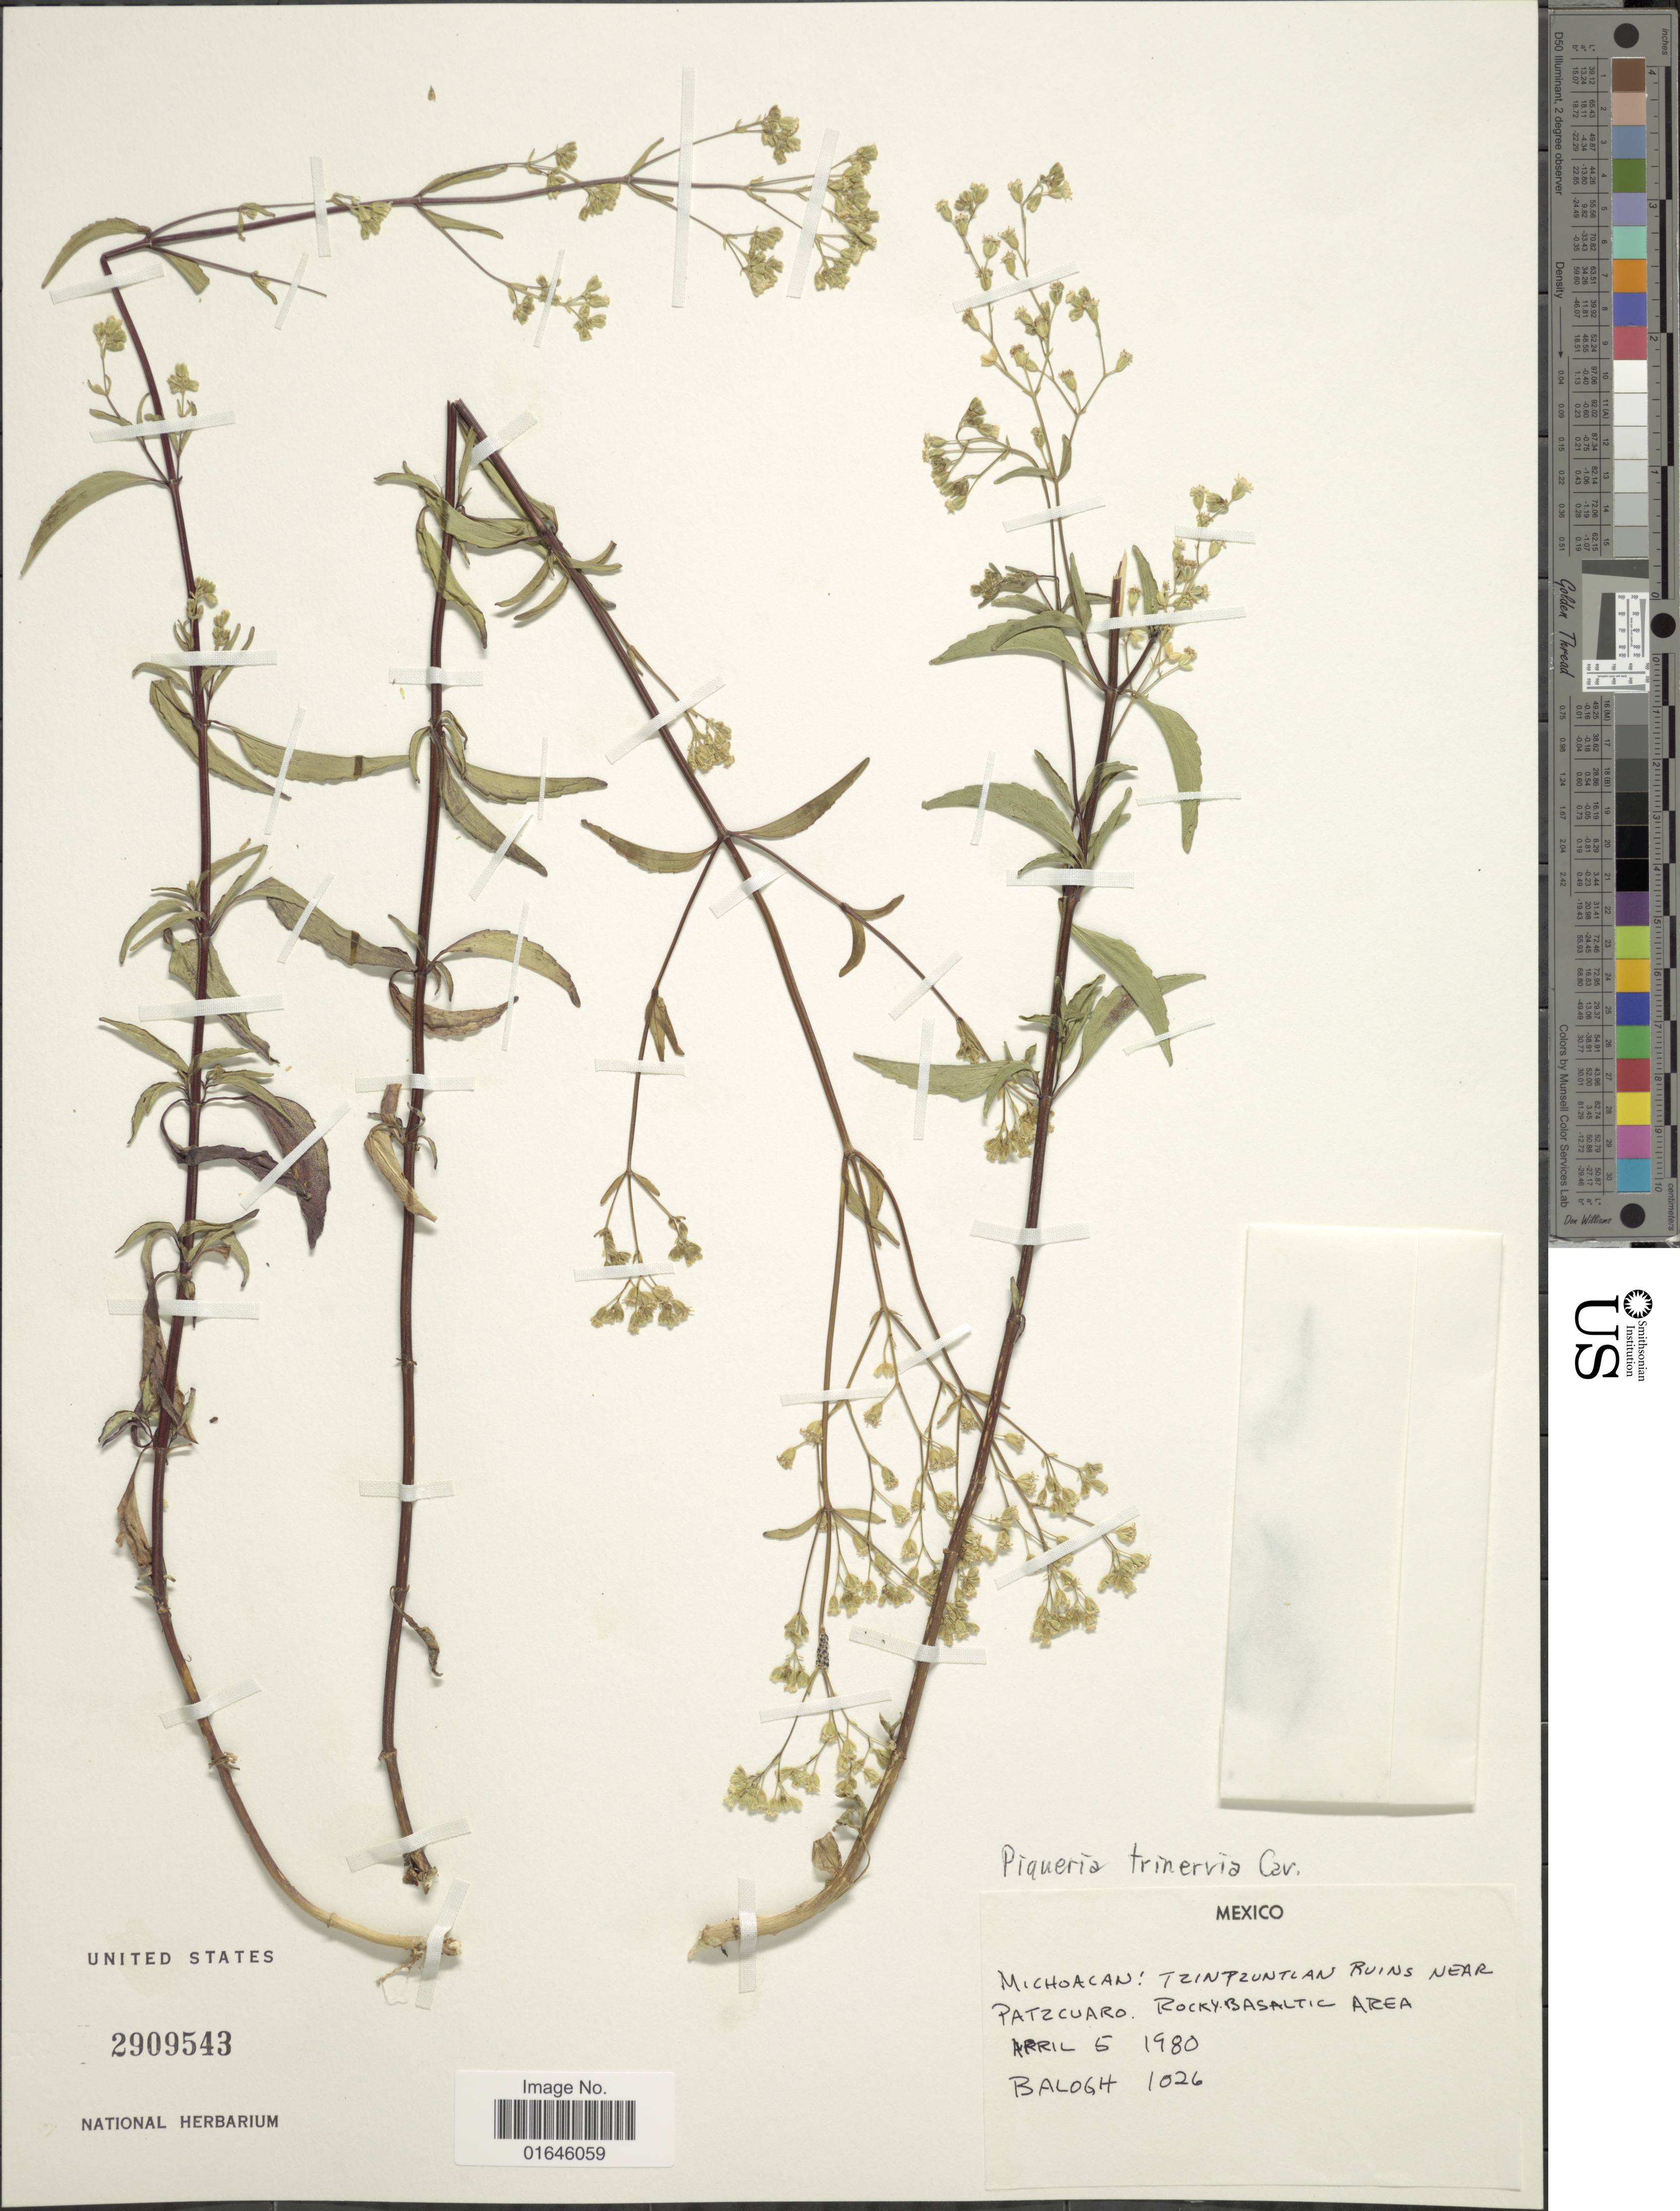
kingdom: Plantae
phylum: Tracheophyta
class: Magnoliopsida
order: Asterales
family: Asteraceae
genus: Piqueria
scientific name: Piqueria trinervia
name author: Cav.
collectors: -. Balogh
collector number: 1026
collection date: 1980-04-05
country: Mexico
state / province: Michoacán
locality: Tzinpzuntlau Ruins near Patzcuaro, Rocky Basaltic Area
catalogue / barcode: US 2909543